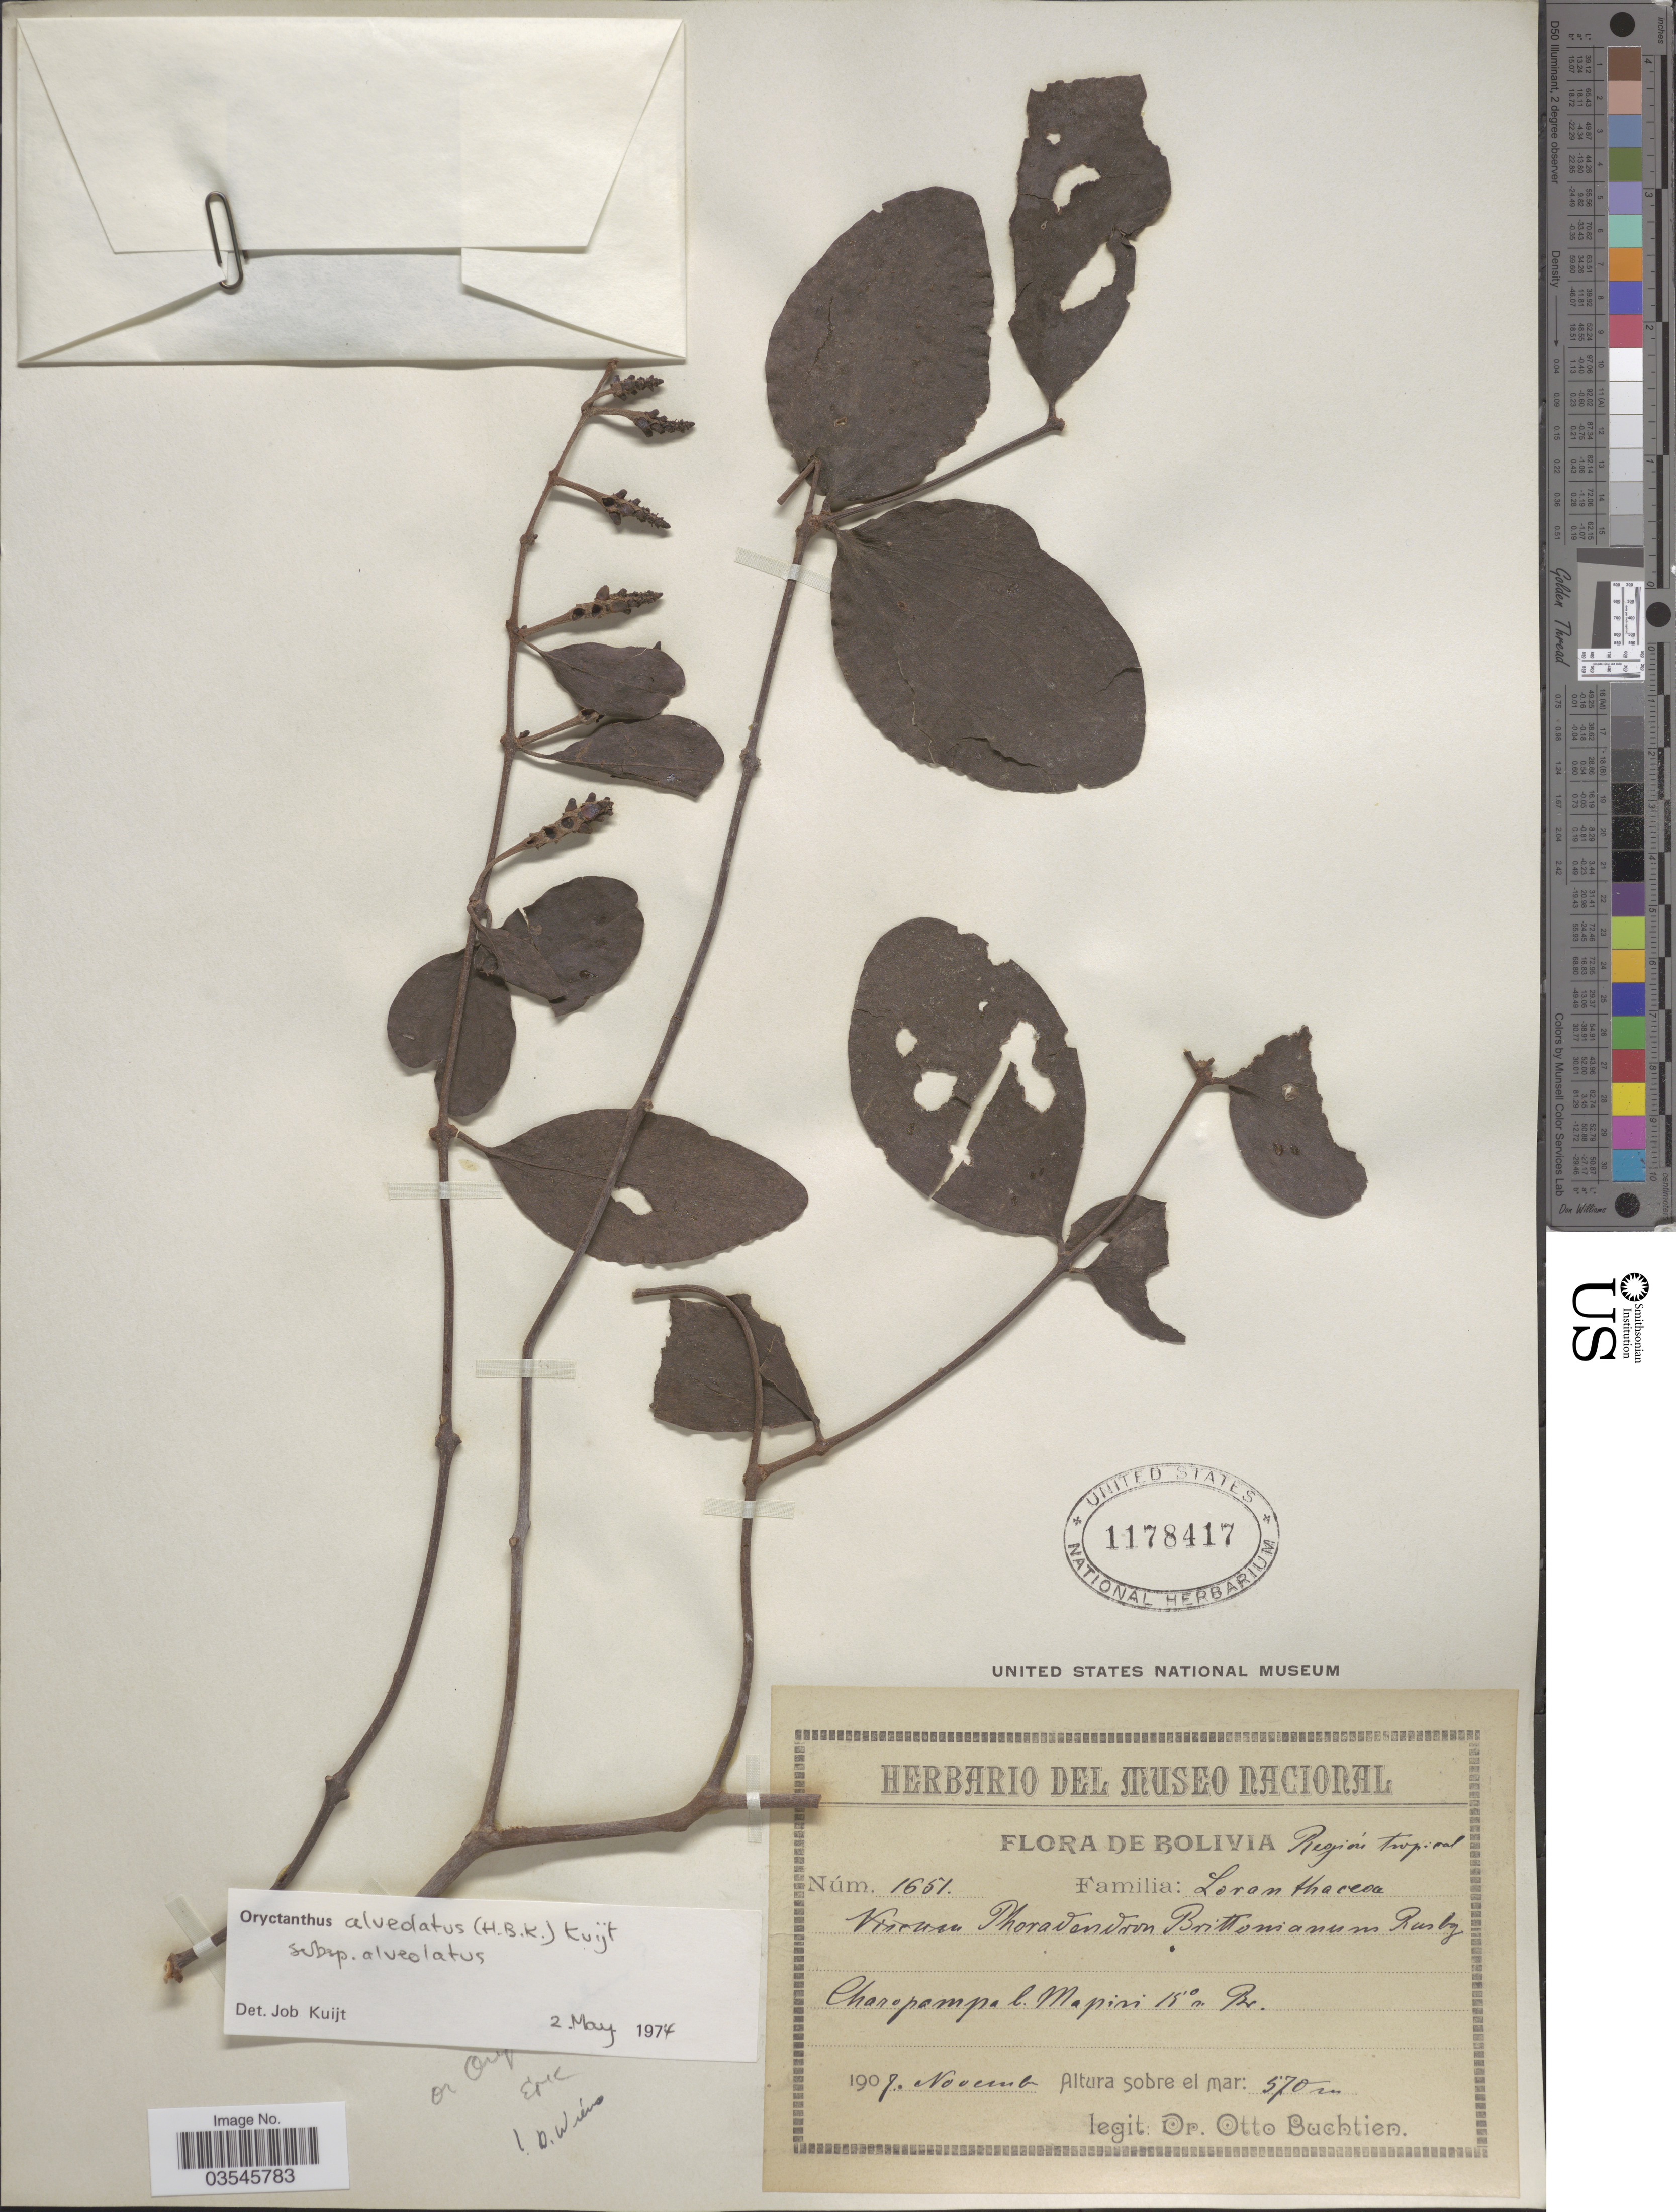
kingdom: Plantae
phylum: Tracheophyta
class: Magnoliopsida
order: Santalales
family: Loranthaceae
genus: Oryctanthus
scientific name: Oryctanthus alveolatus subsp. alveolatus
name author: (Kunth) Kuijt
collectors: O. Buchtien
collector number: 1651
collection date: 1907-11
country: Bolivia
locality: Región tropical. Charopampa b. Mapiri.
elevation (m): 570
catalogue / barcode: US 1178417